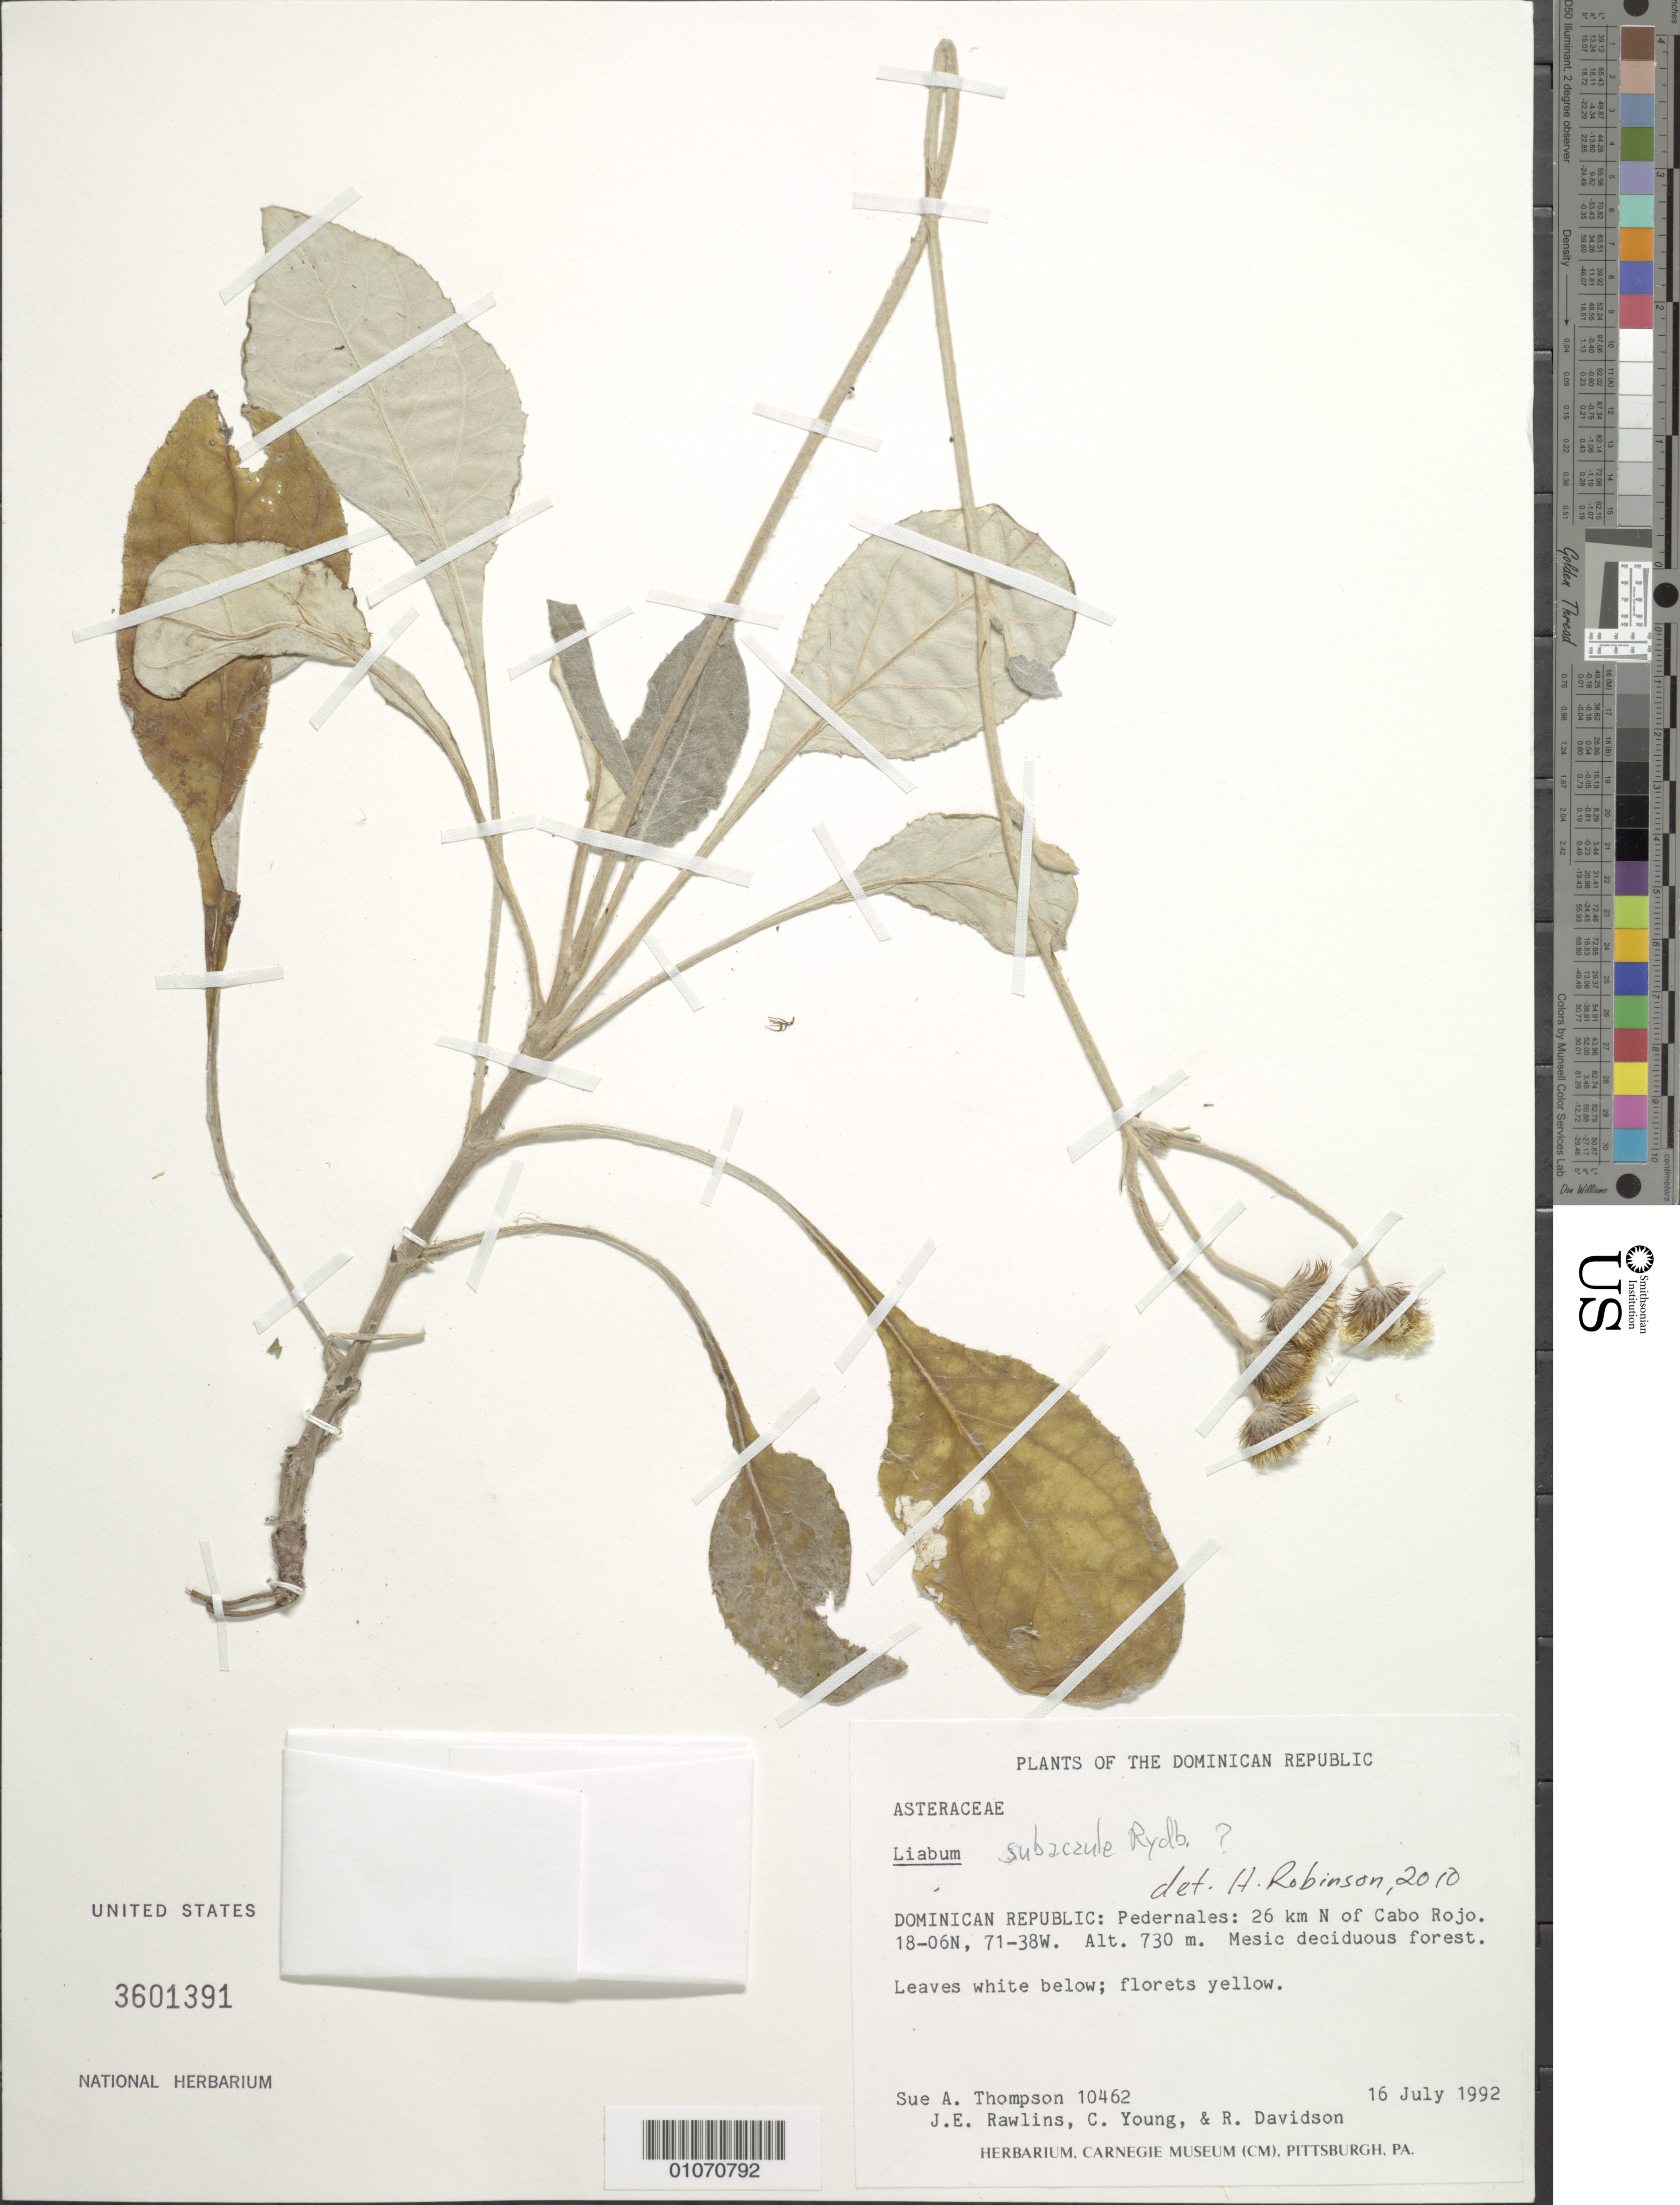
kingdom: Plantae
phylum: Tracheophyta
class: Magnoliopsida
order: Asterales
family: Asteraceae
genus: Liabum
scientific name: Liabum subacaule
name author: Rydb.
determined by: Robinson, Harold E., (US)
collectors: S. A. Thompson, J. Rawlins, C. Young & R. Davidson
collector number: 10462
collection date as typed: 16 Jul 1992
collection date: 1992-07-16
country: Dominican Republic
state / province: Pedernales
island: Hispaniola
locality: Cabo Rojo, 26 km N of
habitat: Mesic deciduous forest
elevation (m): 730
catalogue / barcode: US 3601391